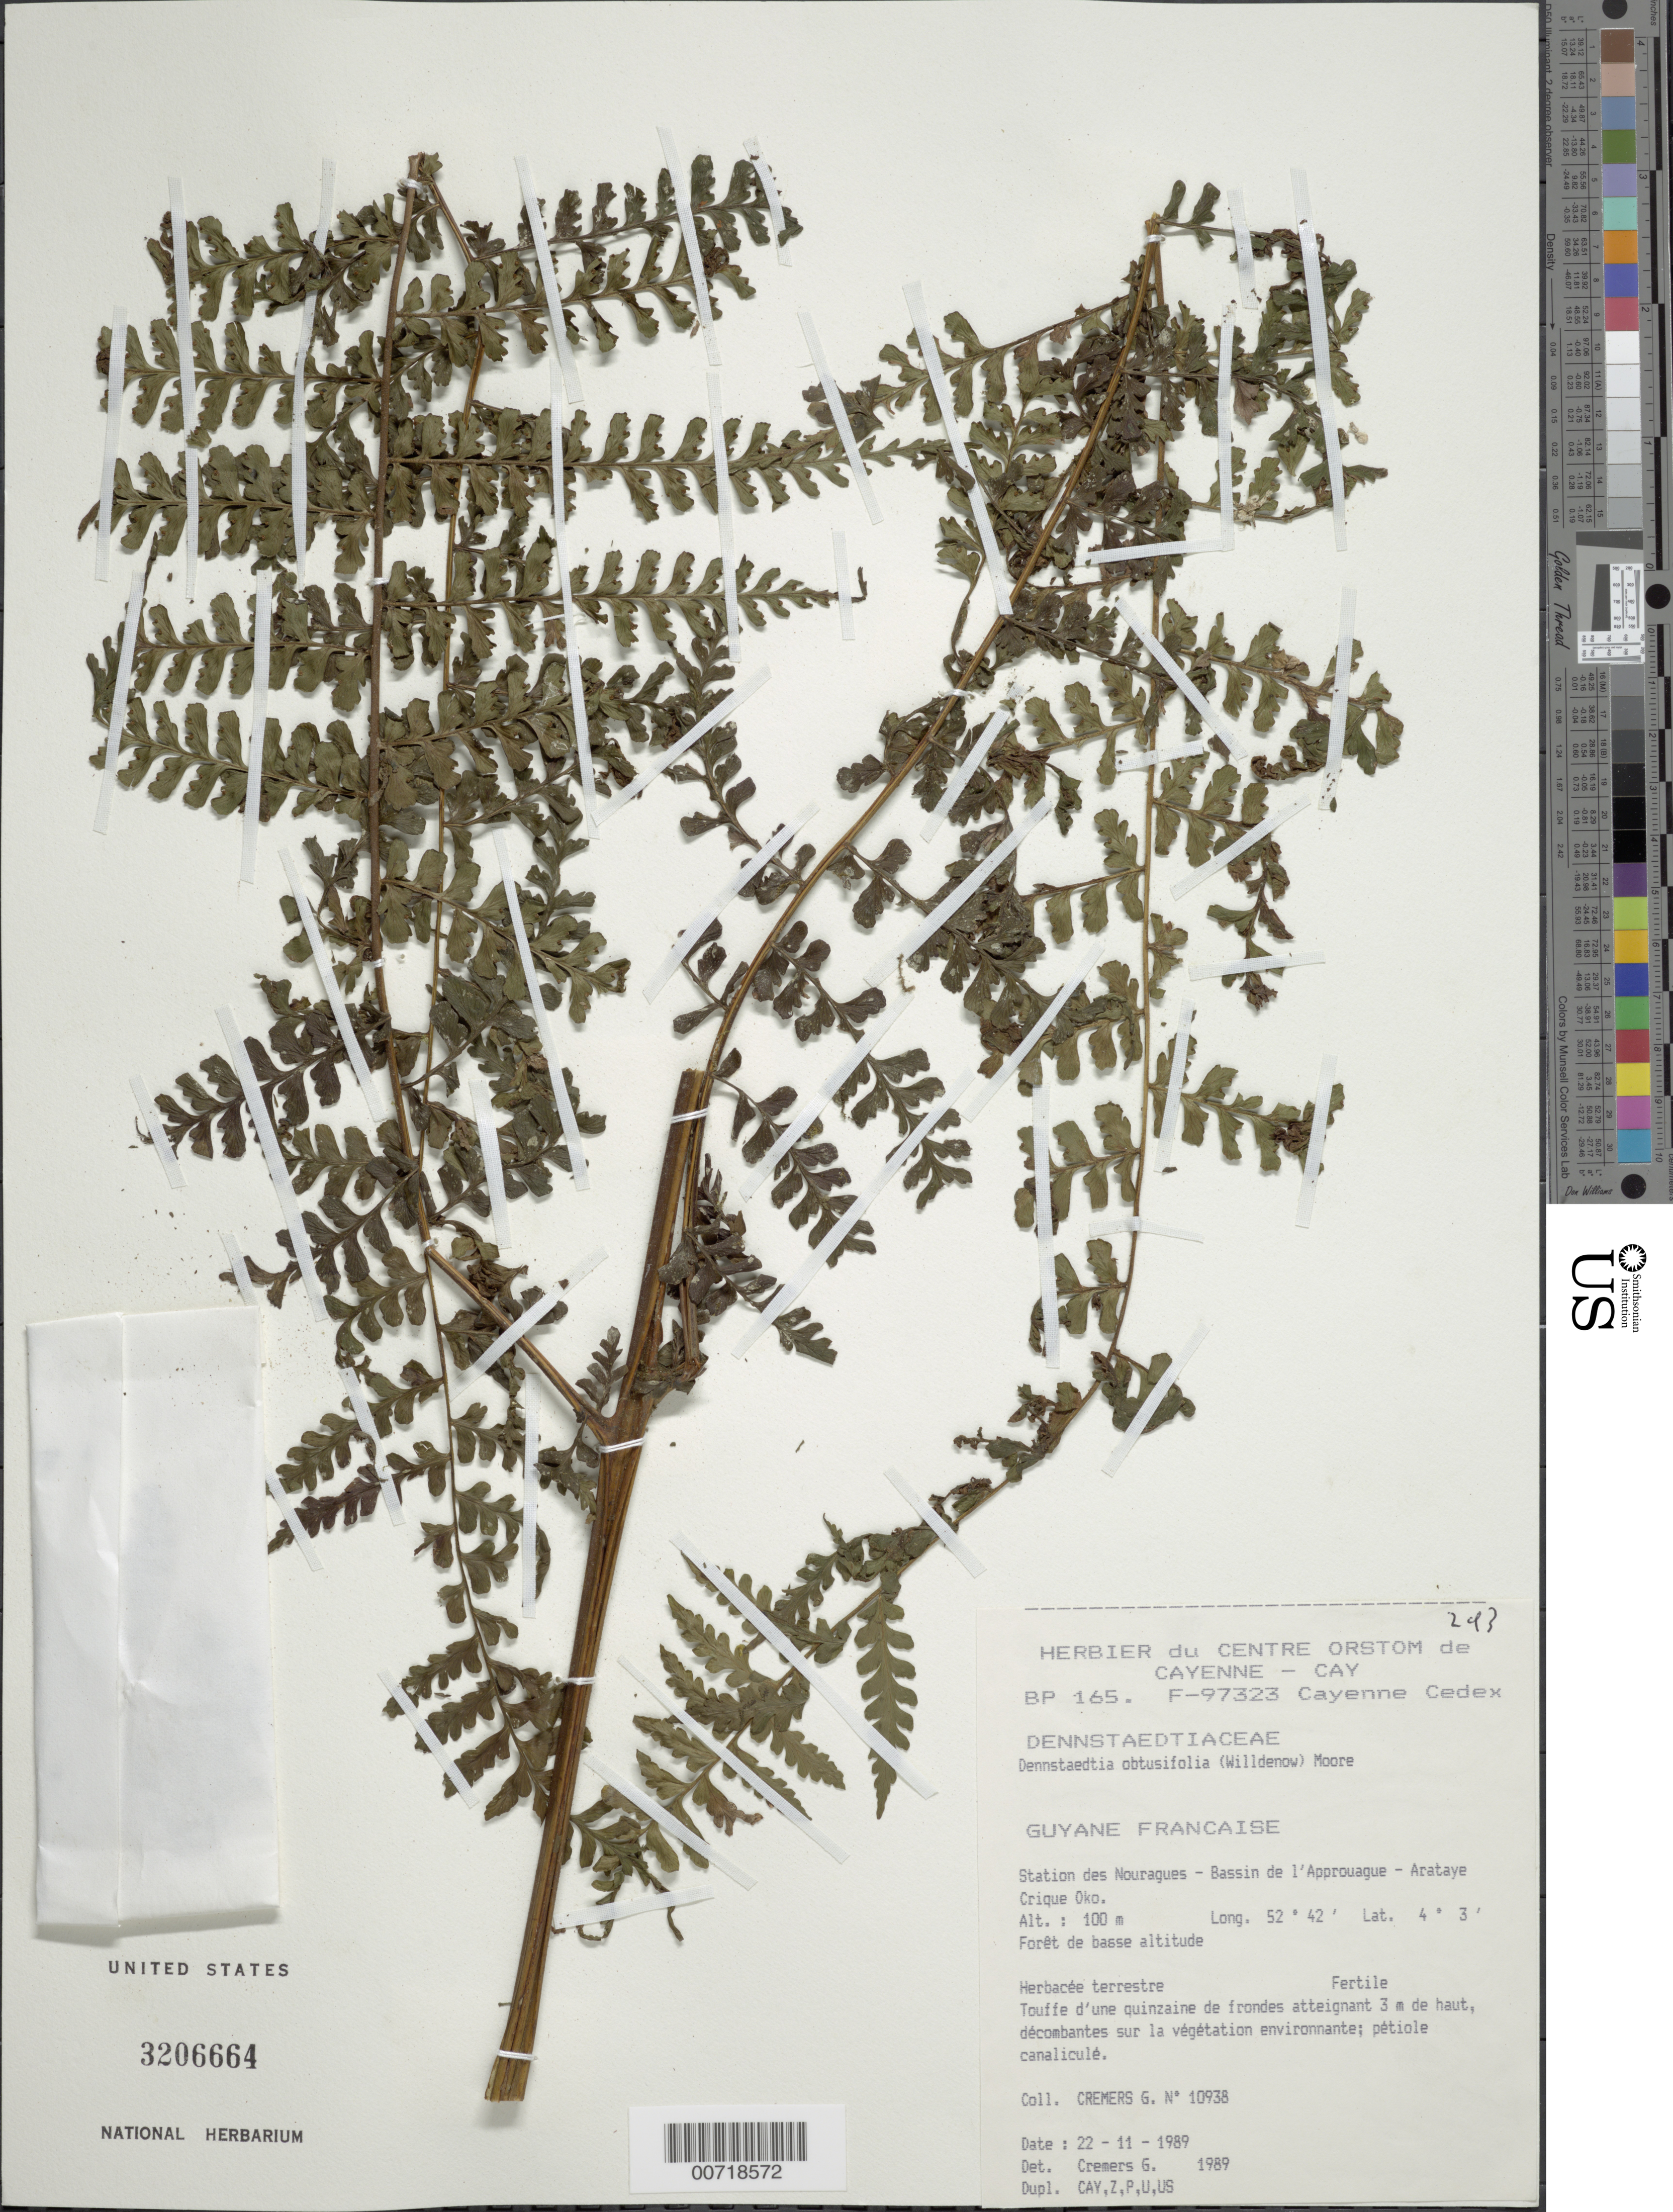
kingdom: Plantae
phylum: Tracheophyta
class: Polypodiopsida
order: Polypodiales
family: Dennstaedtiaceae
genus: Dennstaedtia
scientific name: Dennstaedtia dissecta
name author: (Sw.) T. Moore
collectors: G. Cremers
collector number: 10938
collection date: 1989-11-22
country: French Guiana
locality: Station des Nouragues - Bassin de l' Approuague - Arataye Crique Oko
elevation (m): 100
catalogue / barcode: US 3206664